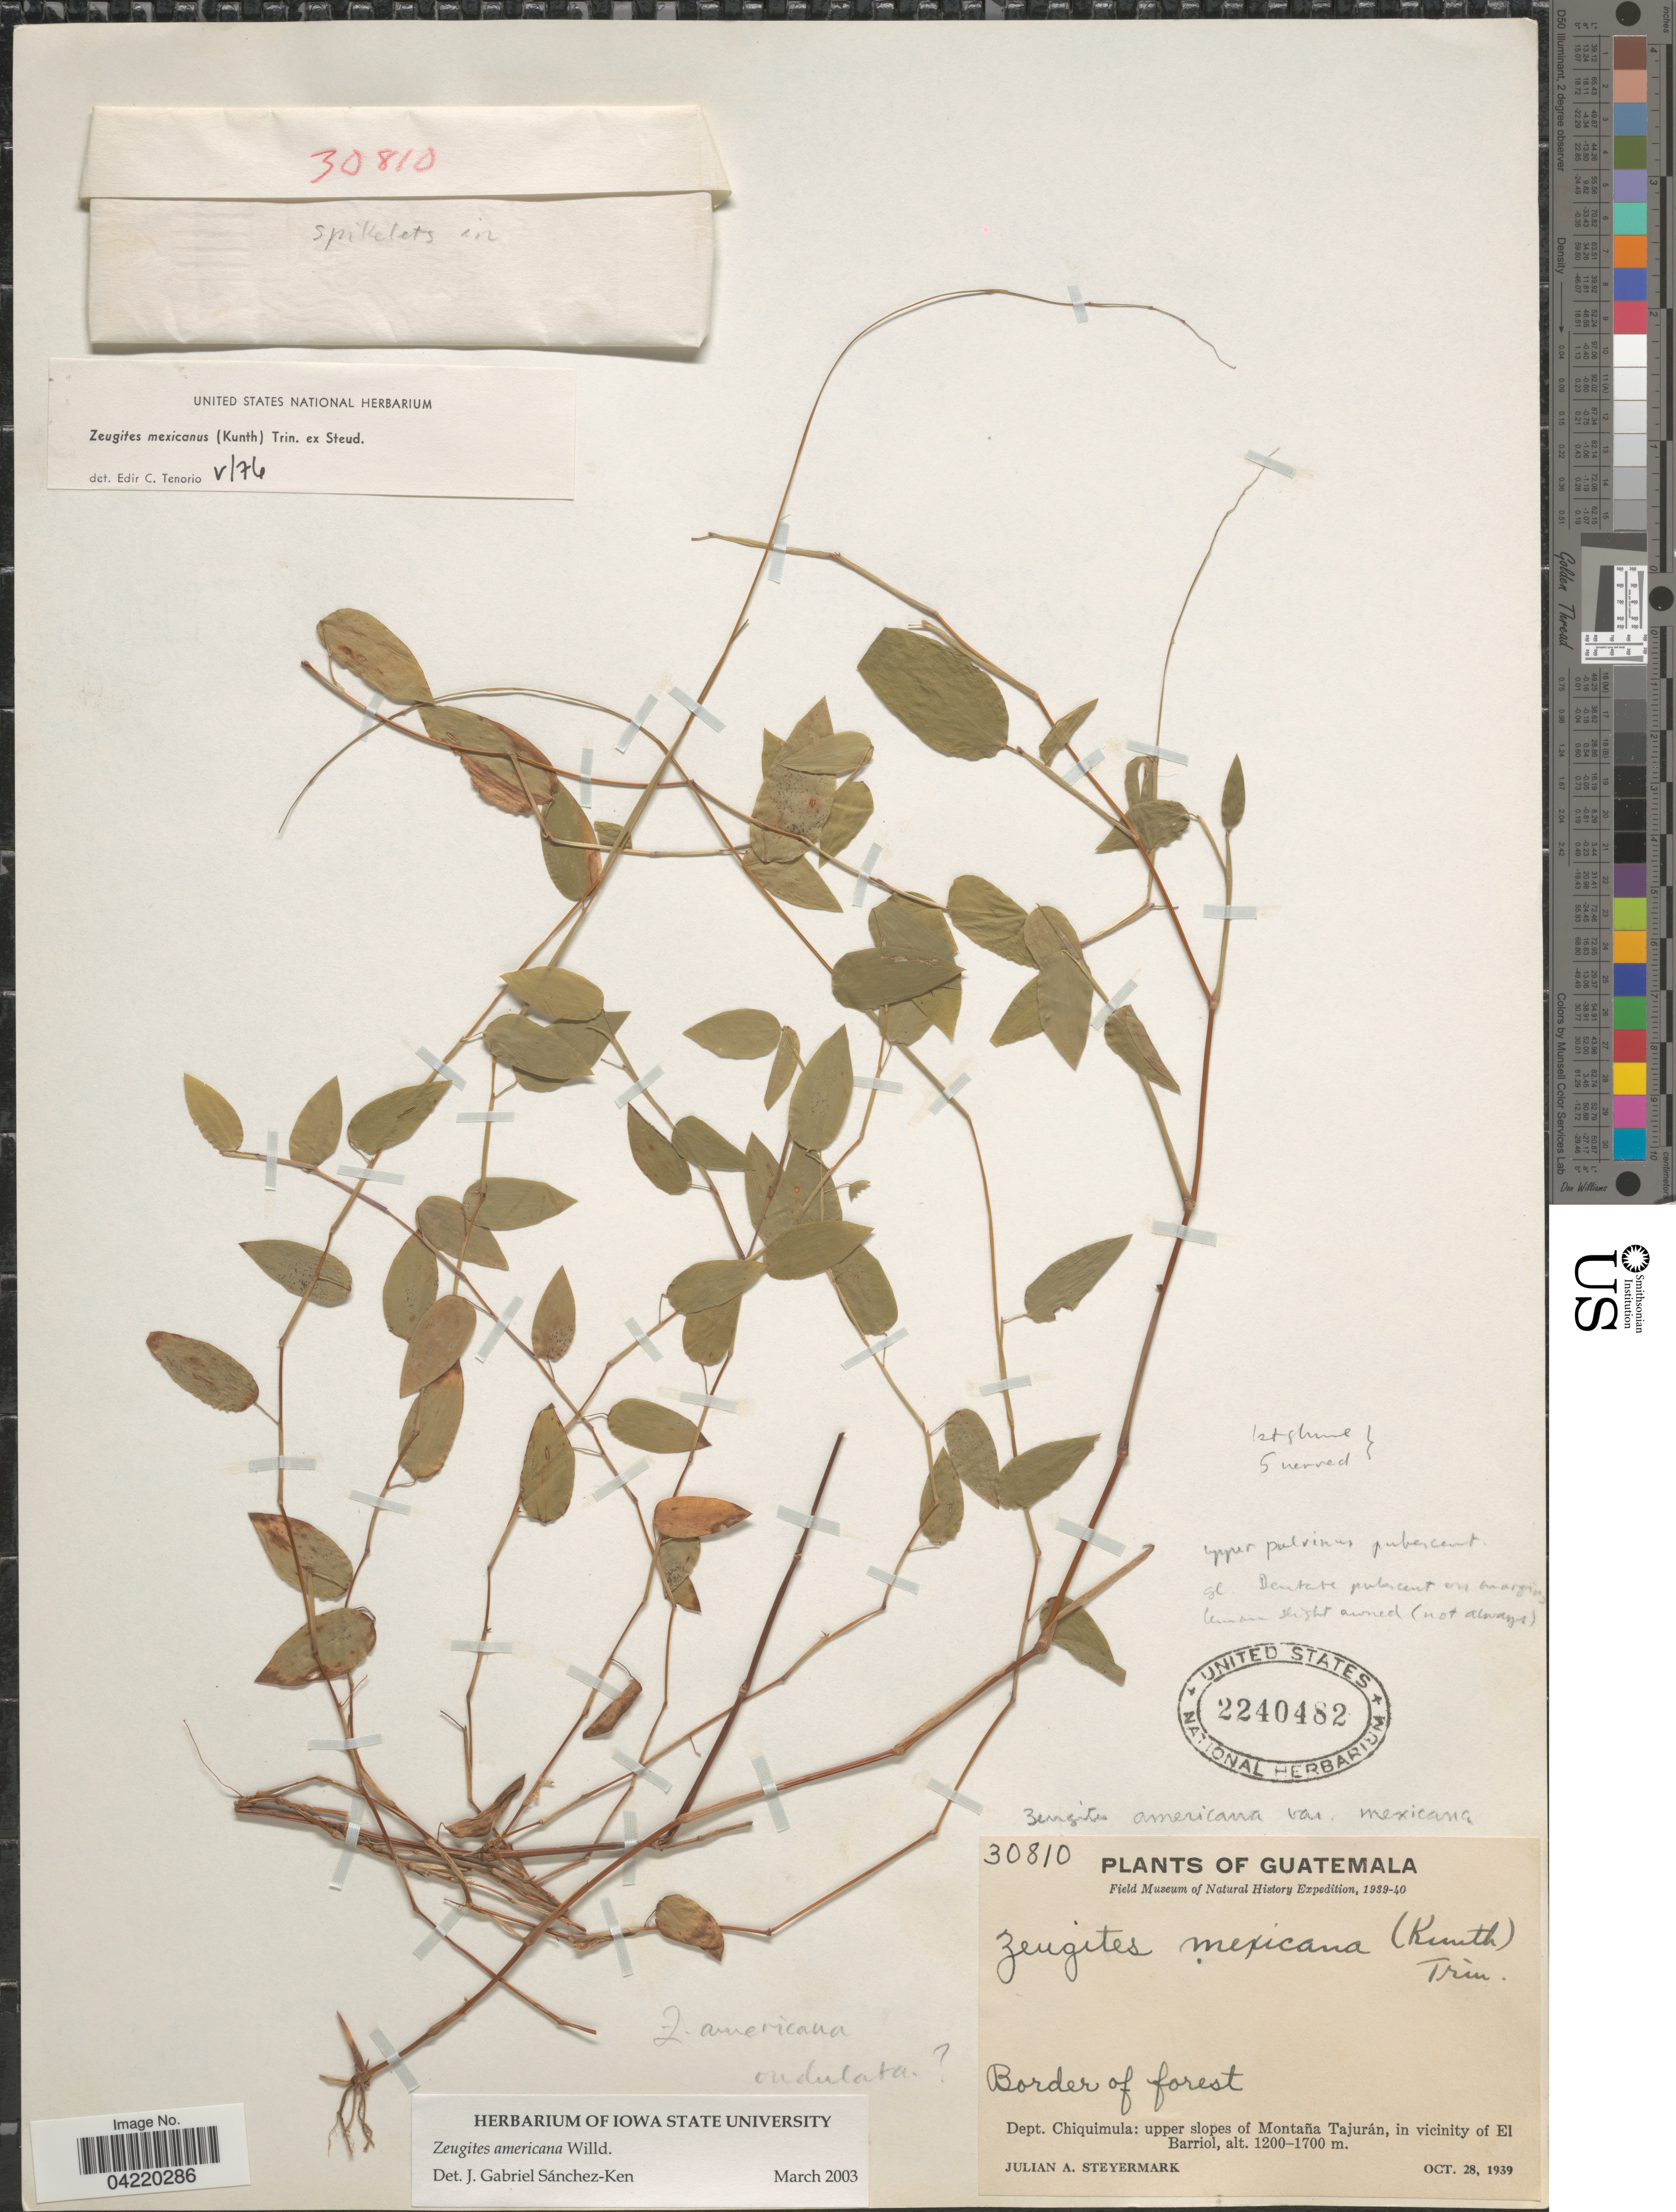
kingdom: Plantae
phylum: Tracheophyta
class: Liliopsida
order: Poales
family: Poaceae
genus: Zeugites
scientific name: Zeugites americanus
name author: Willd.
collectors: J. Steyermark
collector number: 30810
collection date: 1939-10-28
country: Guatemala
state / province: Chiquimula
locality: Field Museum of Natural History Expedition, 1939-40. Border of forest. Dept. Chiquimula: upper slopes of Montaña Tajurán, in vicinity of El Barriol.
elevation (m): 1200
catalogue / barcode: US 2240482